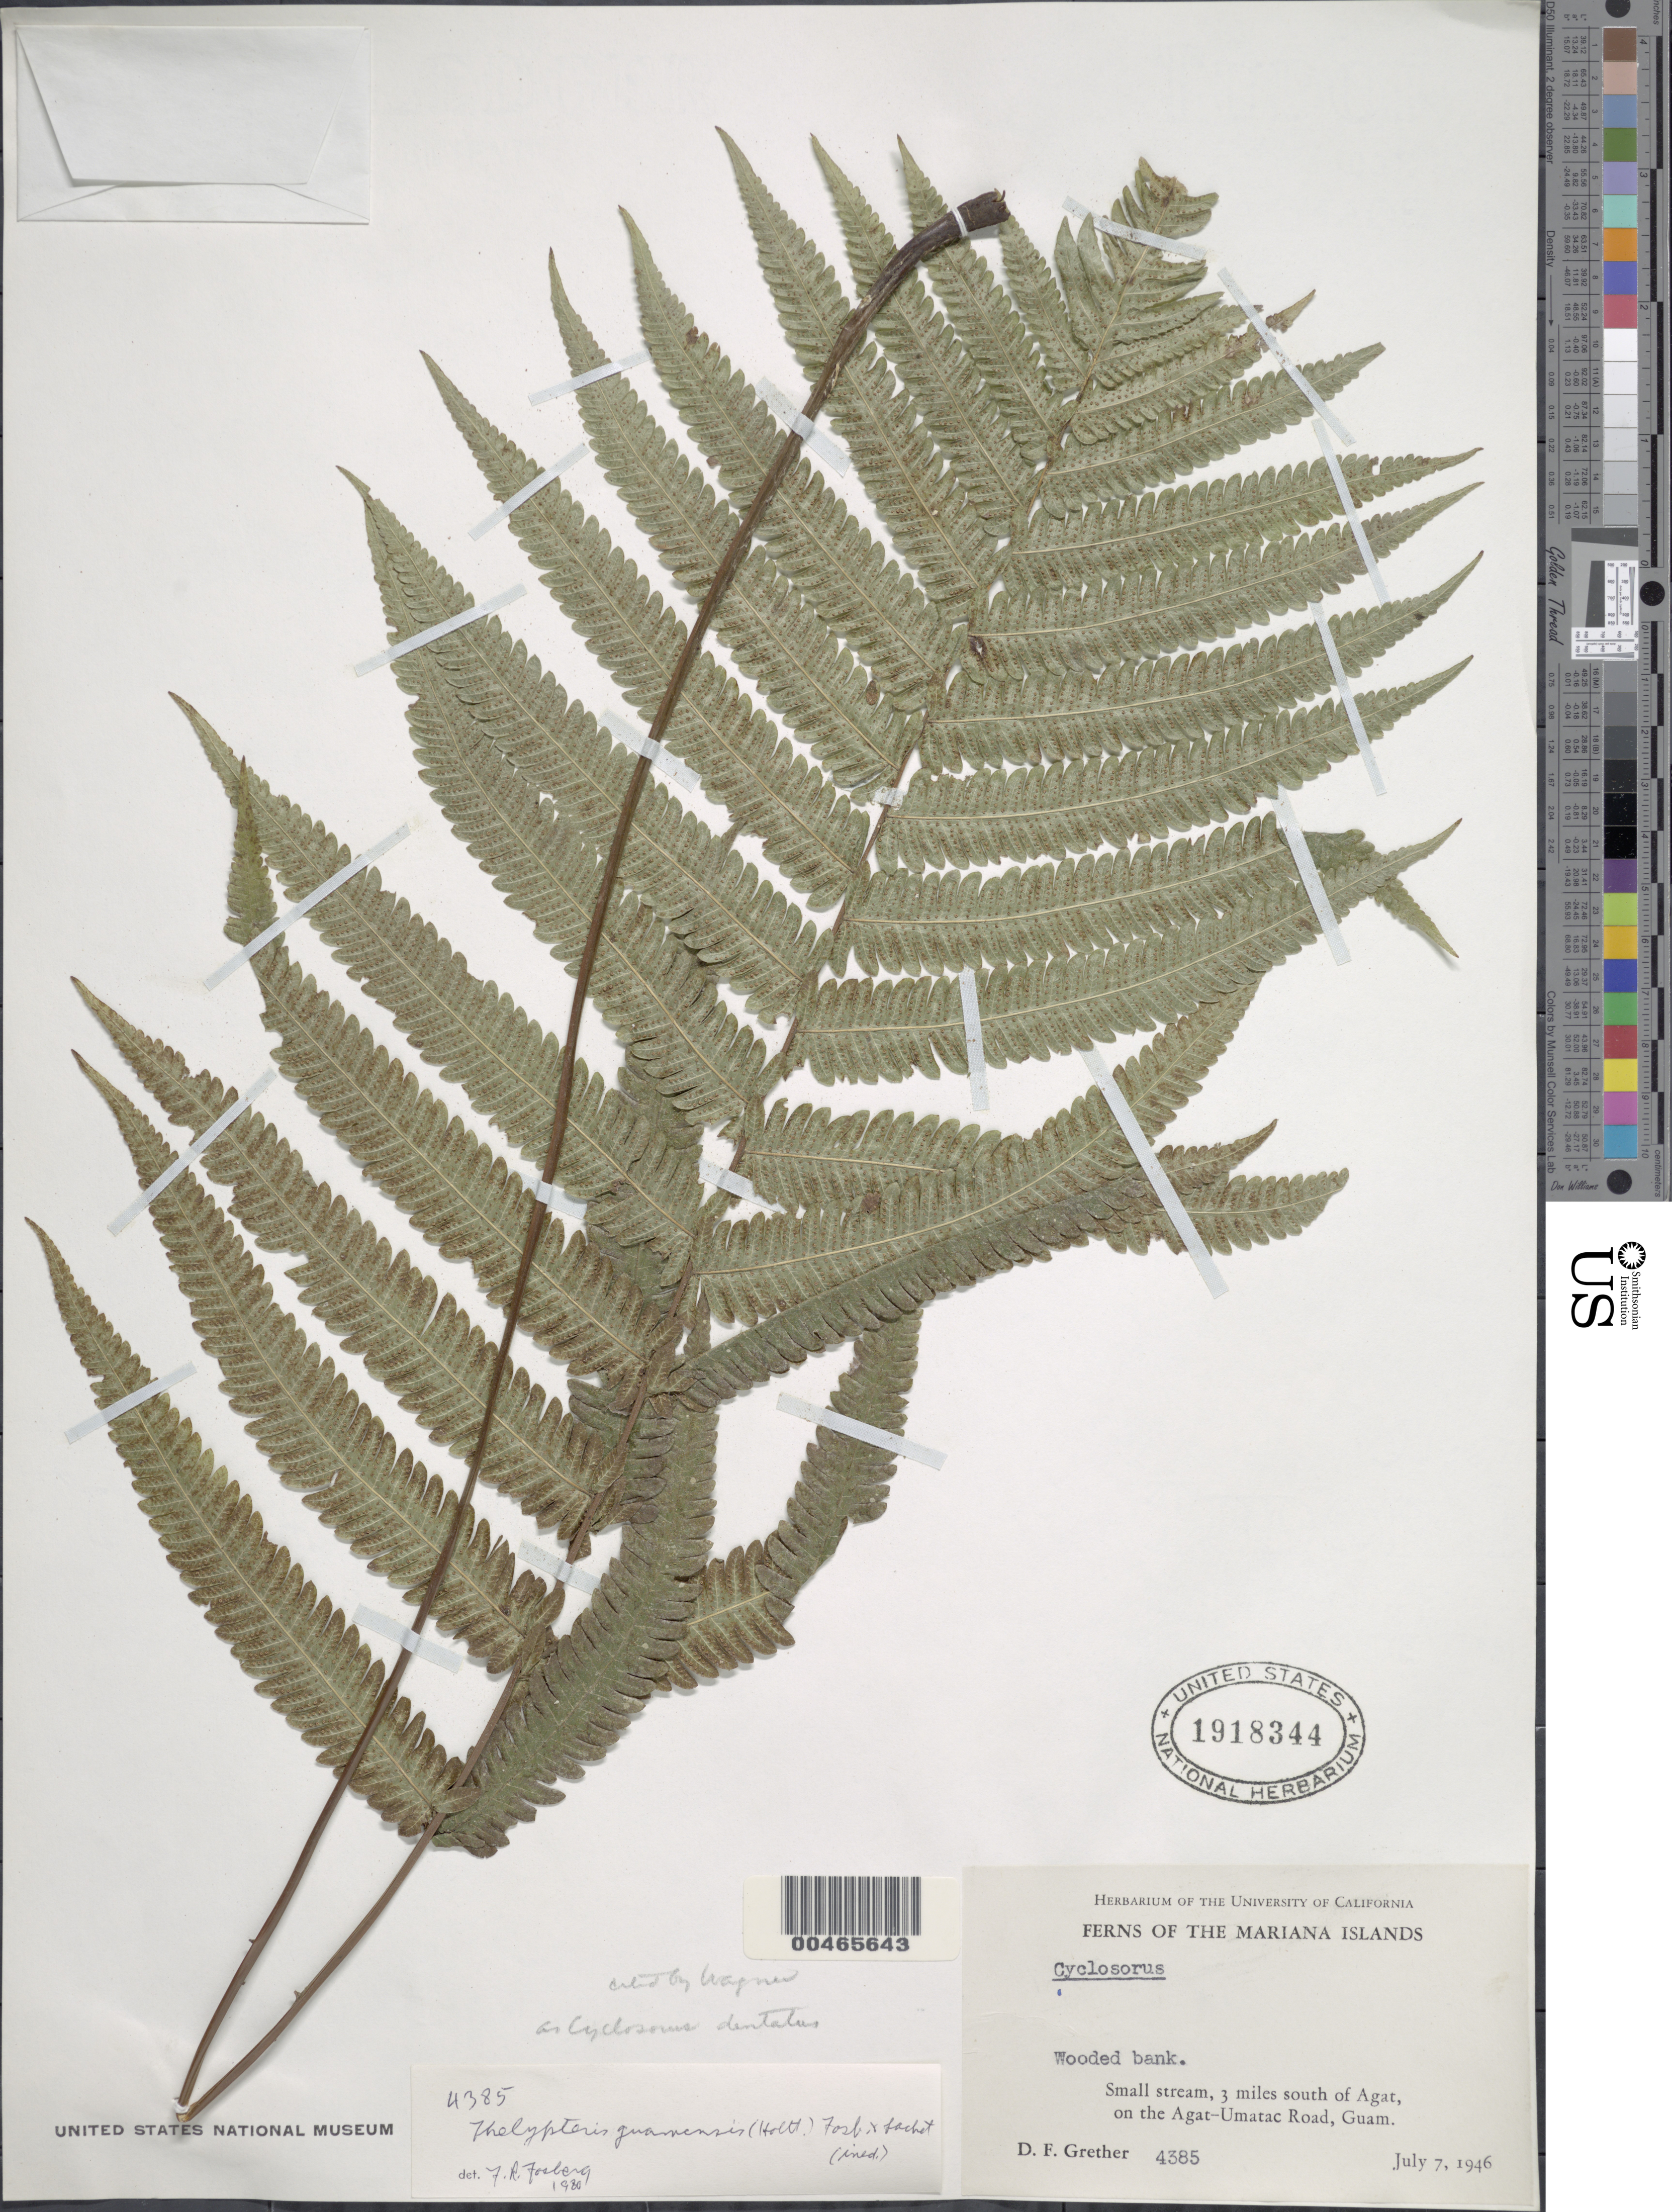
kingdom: Plantae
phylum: Tracheophyta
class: Polypodiopsida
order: Polypodiales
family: Thelypteridaceae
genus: Christella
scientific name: Christella dentata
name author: (Forssk.) Brownsey & Jermy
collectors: D. F. Grether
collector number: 4385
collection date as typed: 07 Jul 1946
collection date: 1946-07-07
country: Guam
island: Guam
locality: Agat, 3 mi s of; on the agat - umatac road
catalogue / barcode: US 1918344